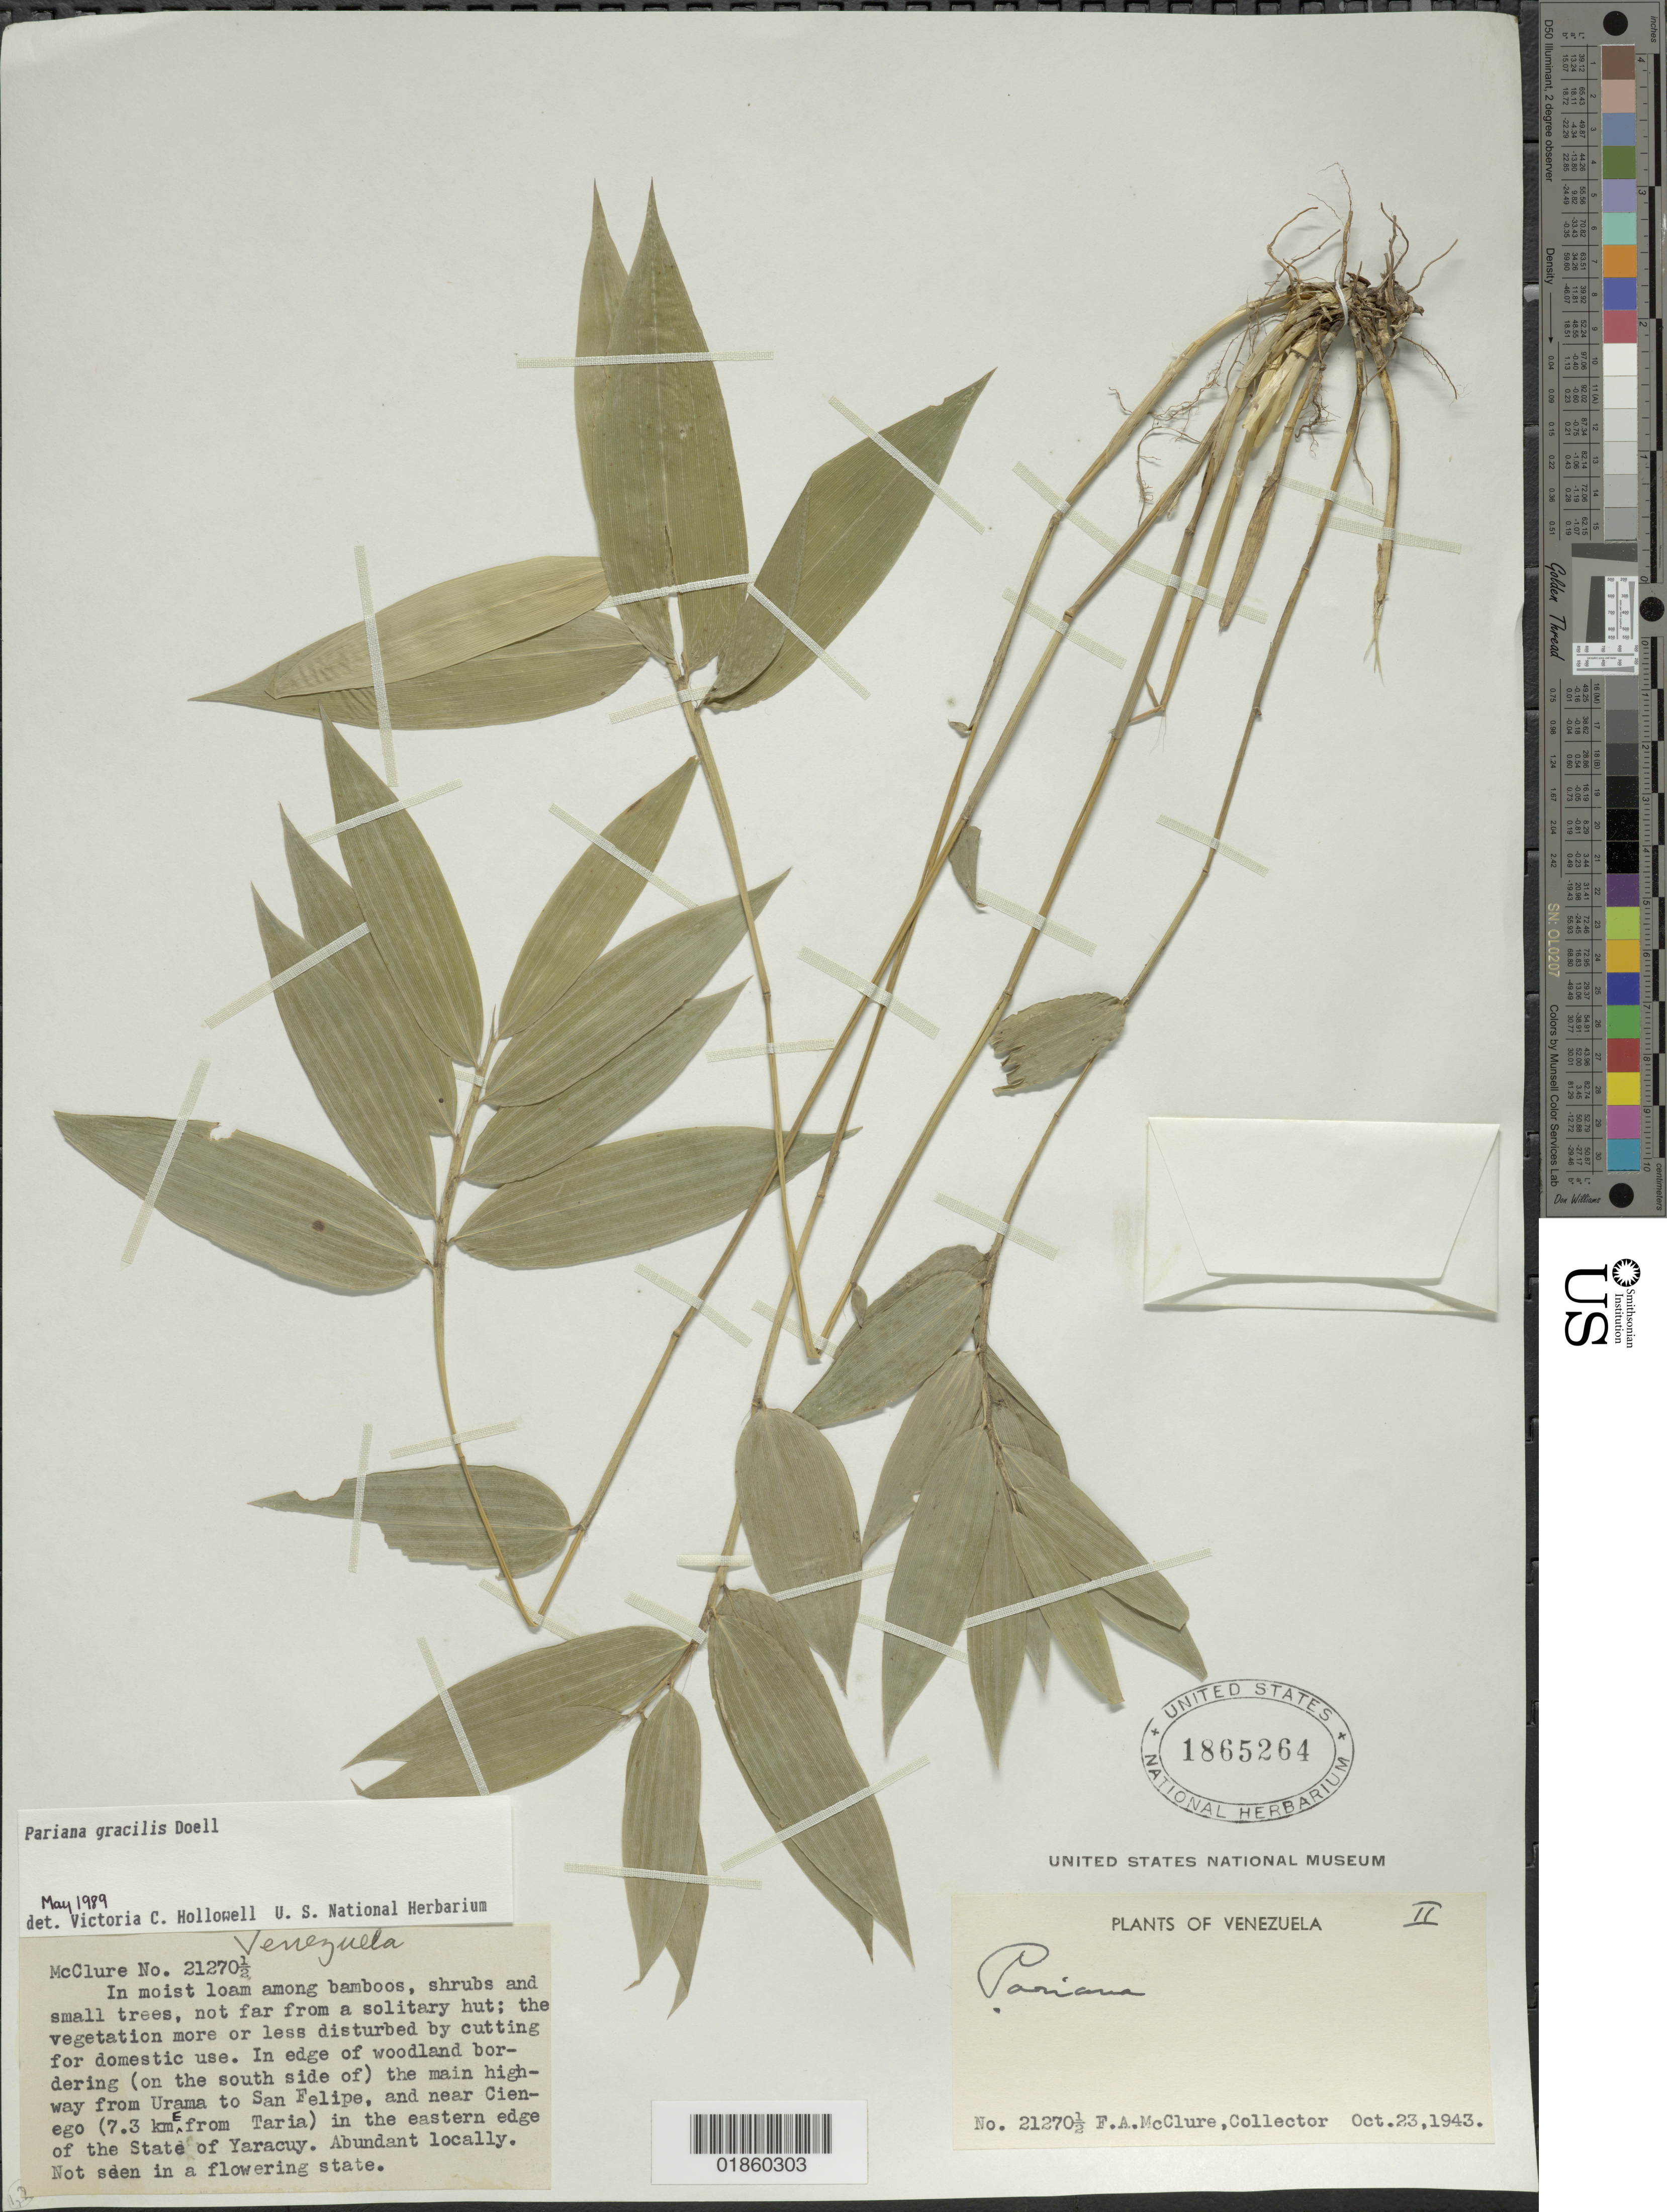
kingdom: Plantae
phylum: Tracheophyta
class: Liliopsida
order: Poales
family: Poaceae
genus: Pariana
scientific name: Pariana obtusa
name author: Swallen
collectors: F. A. McClure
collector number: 21270.5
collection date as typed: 23 Oct 1943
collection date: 1943-10-23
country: Venezuela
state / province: Taracuy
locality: Near cienego, s side of main highway from urauia to san felipe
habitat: In moist loam among bamboos, shrubs and small trees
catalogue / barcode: US 1865264